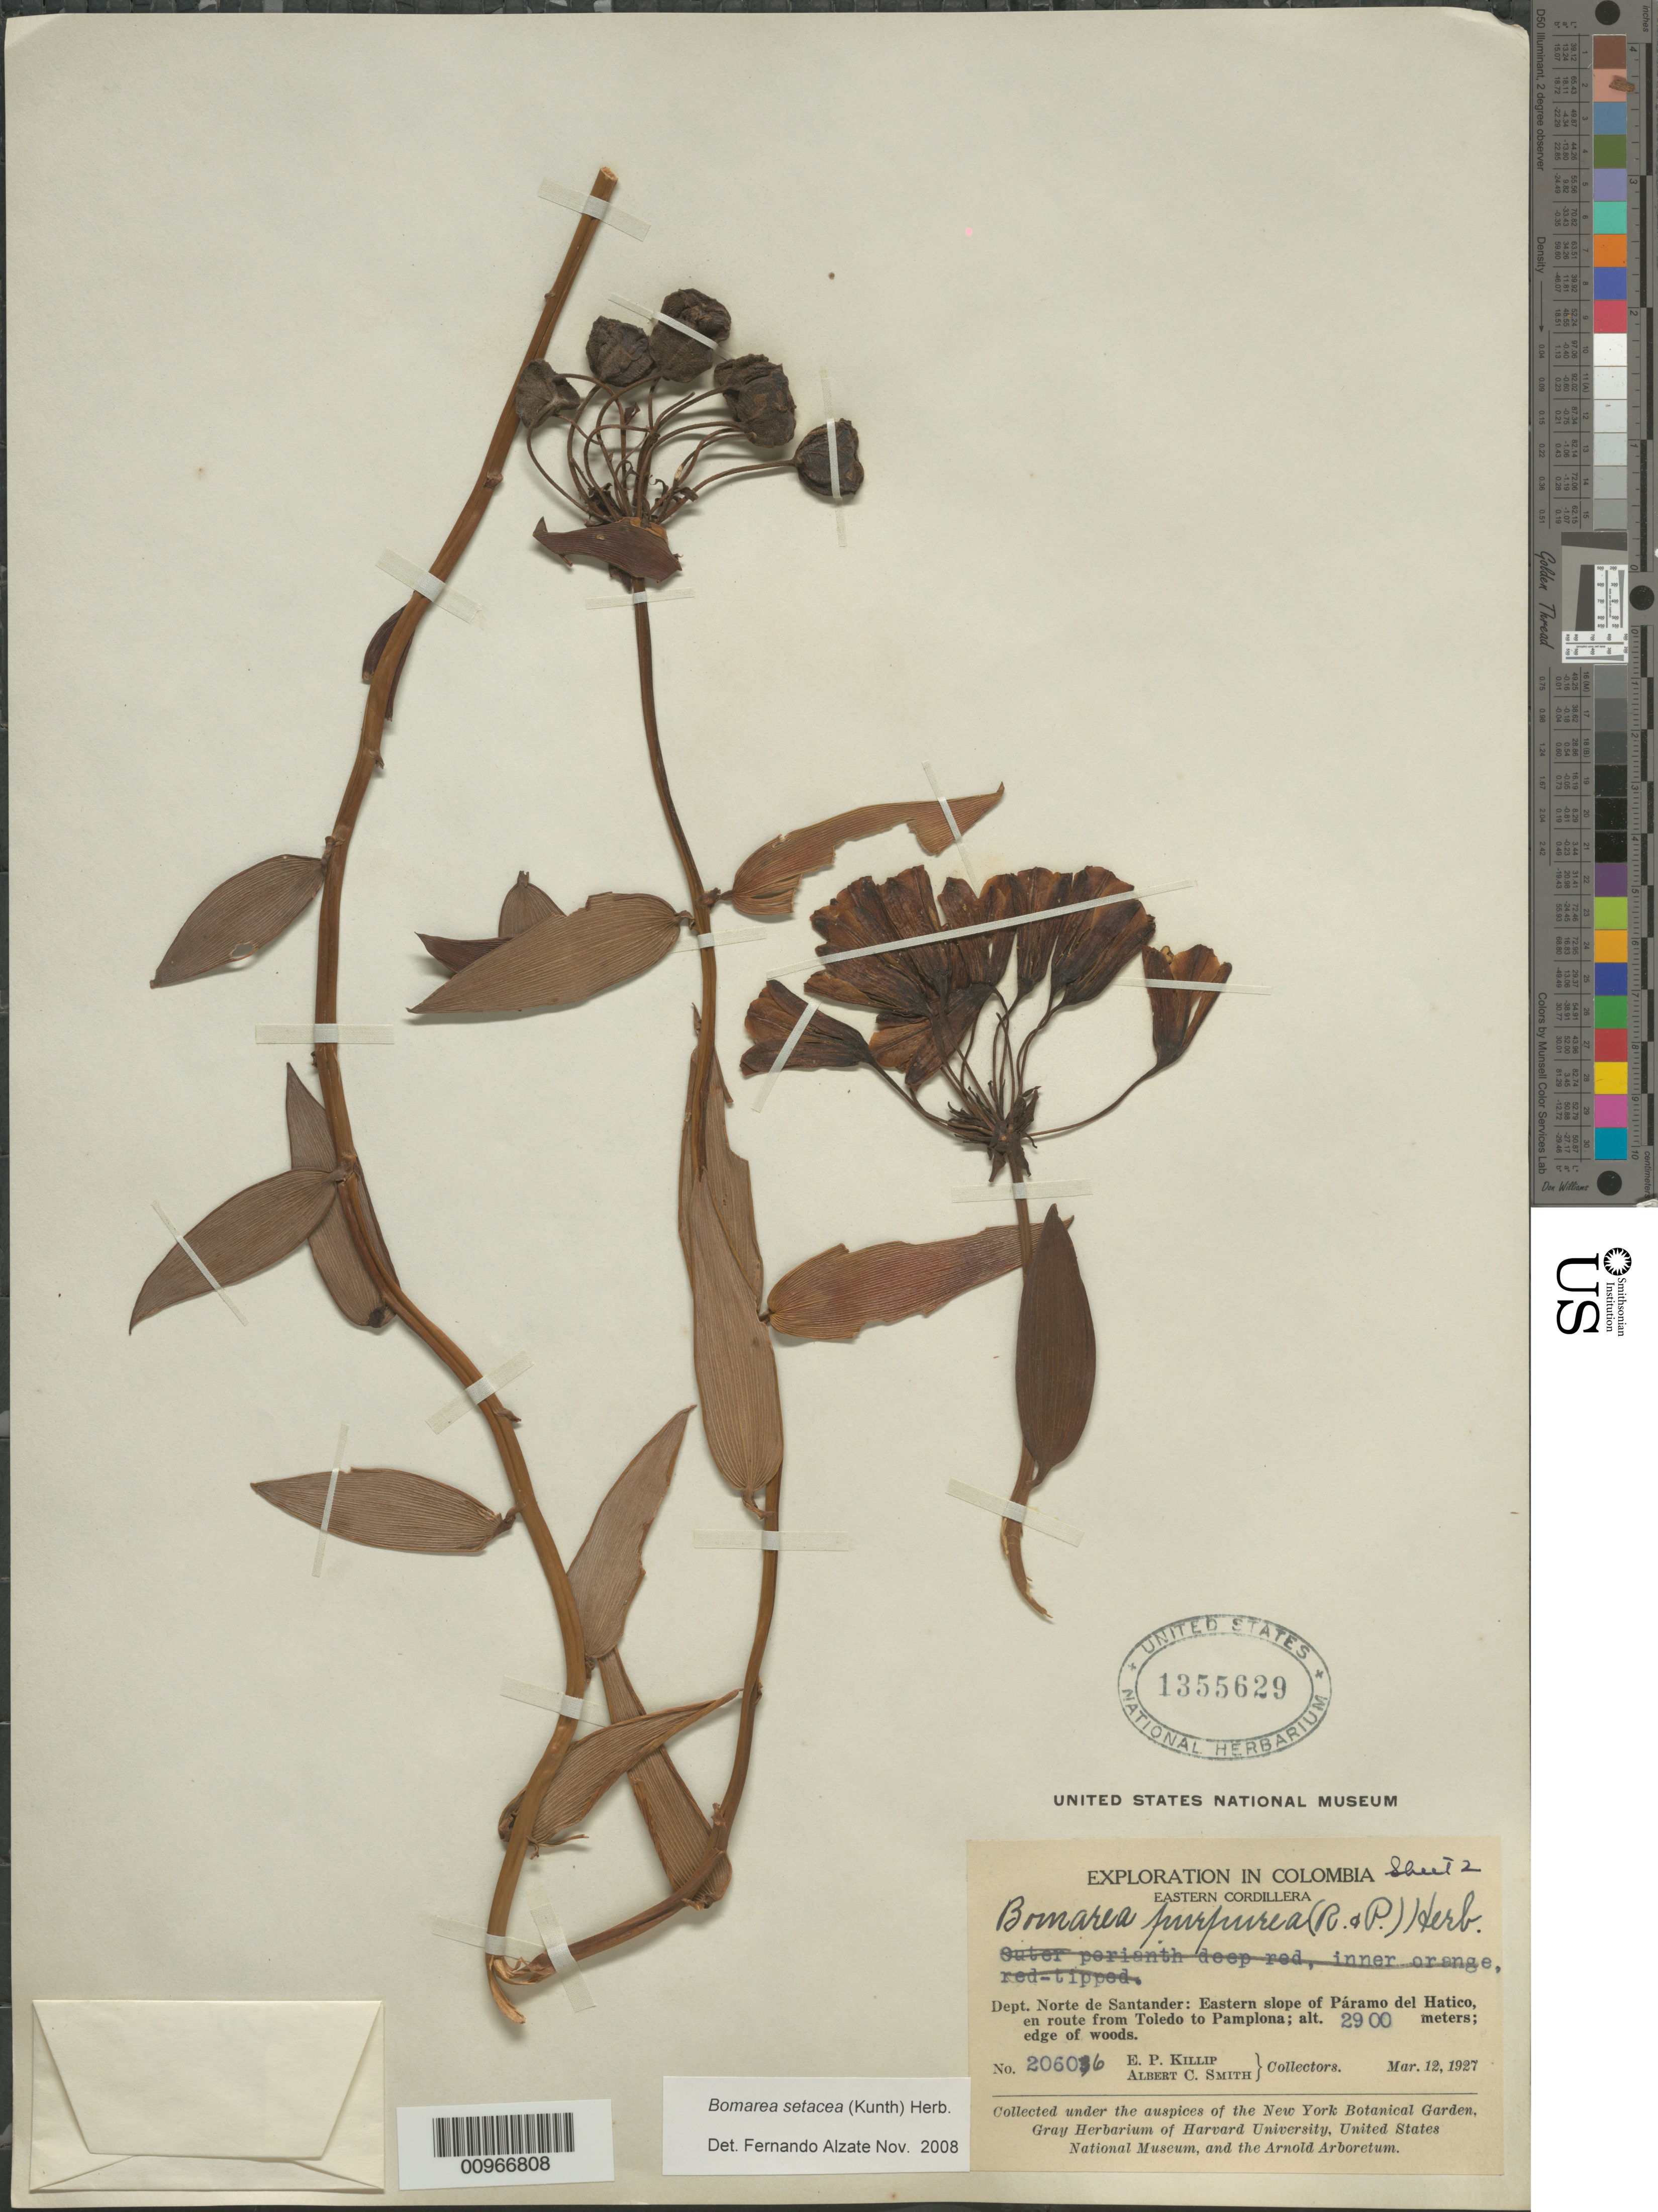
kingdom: Plantae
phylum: Tracheophyta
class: Liliopsida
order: Liliales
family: Alstroemeriaceae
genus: Bomarea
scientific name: Bomarea setacea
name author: (Ruiz & Pav.) Herb.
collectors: E. P. Killip & A. C. Smith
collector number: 20606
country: Colombia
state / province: Norte de Santander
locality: Paramo del Hatico, from Toledo to Pamplona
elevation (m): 2900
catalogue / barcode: US 1355629